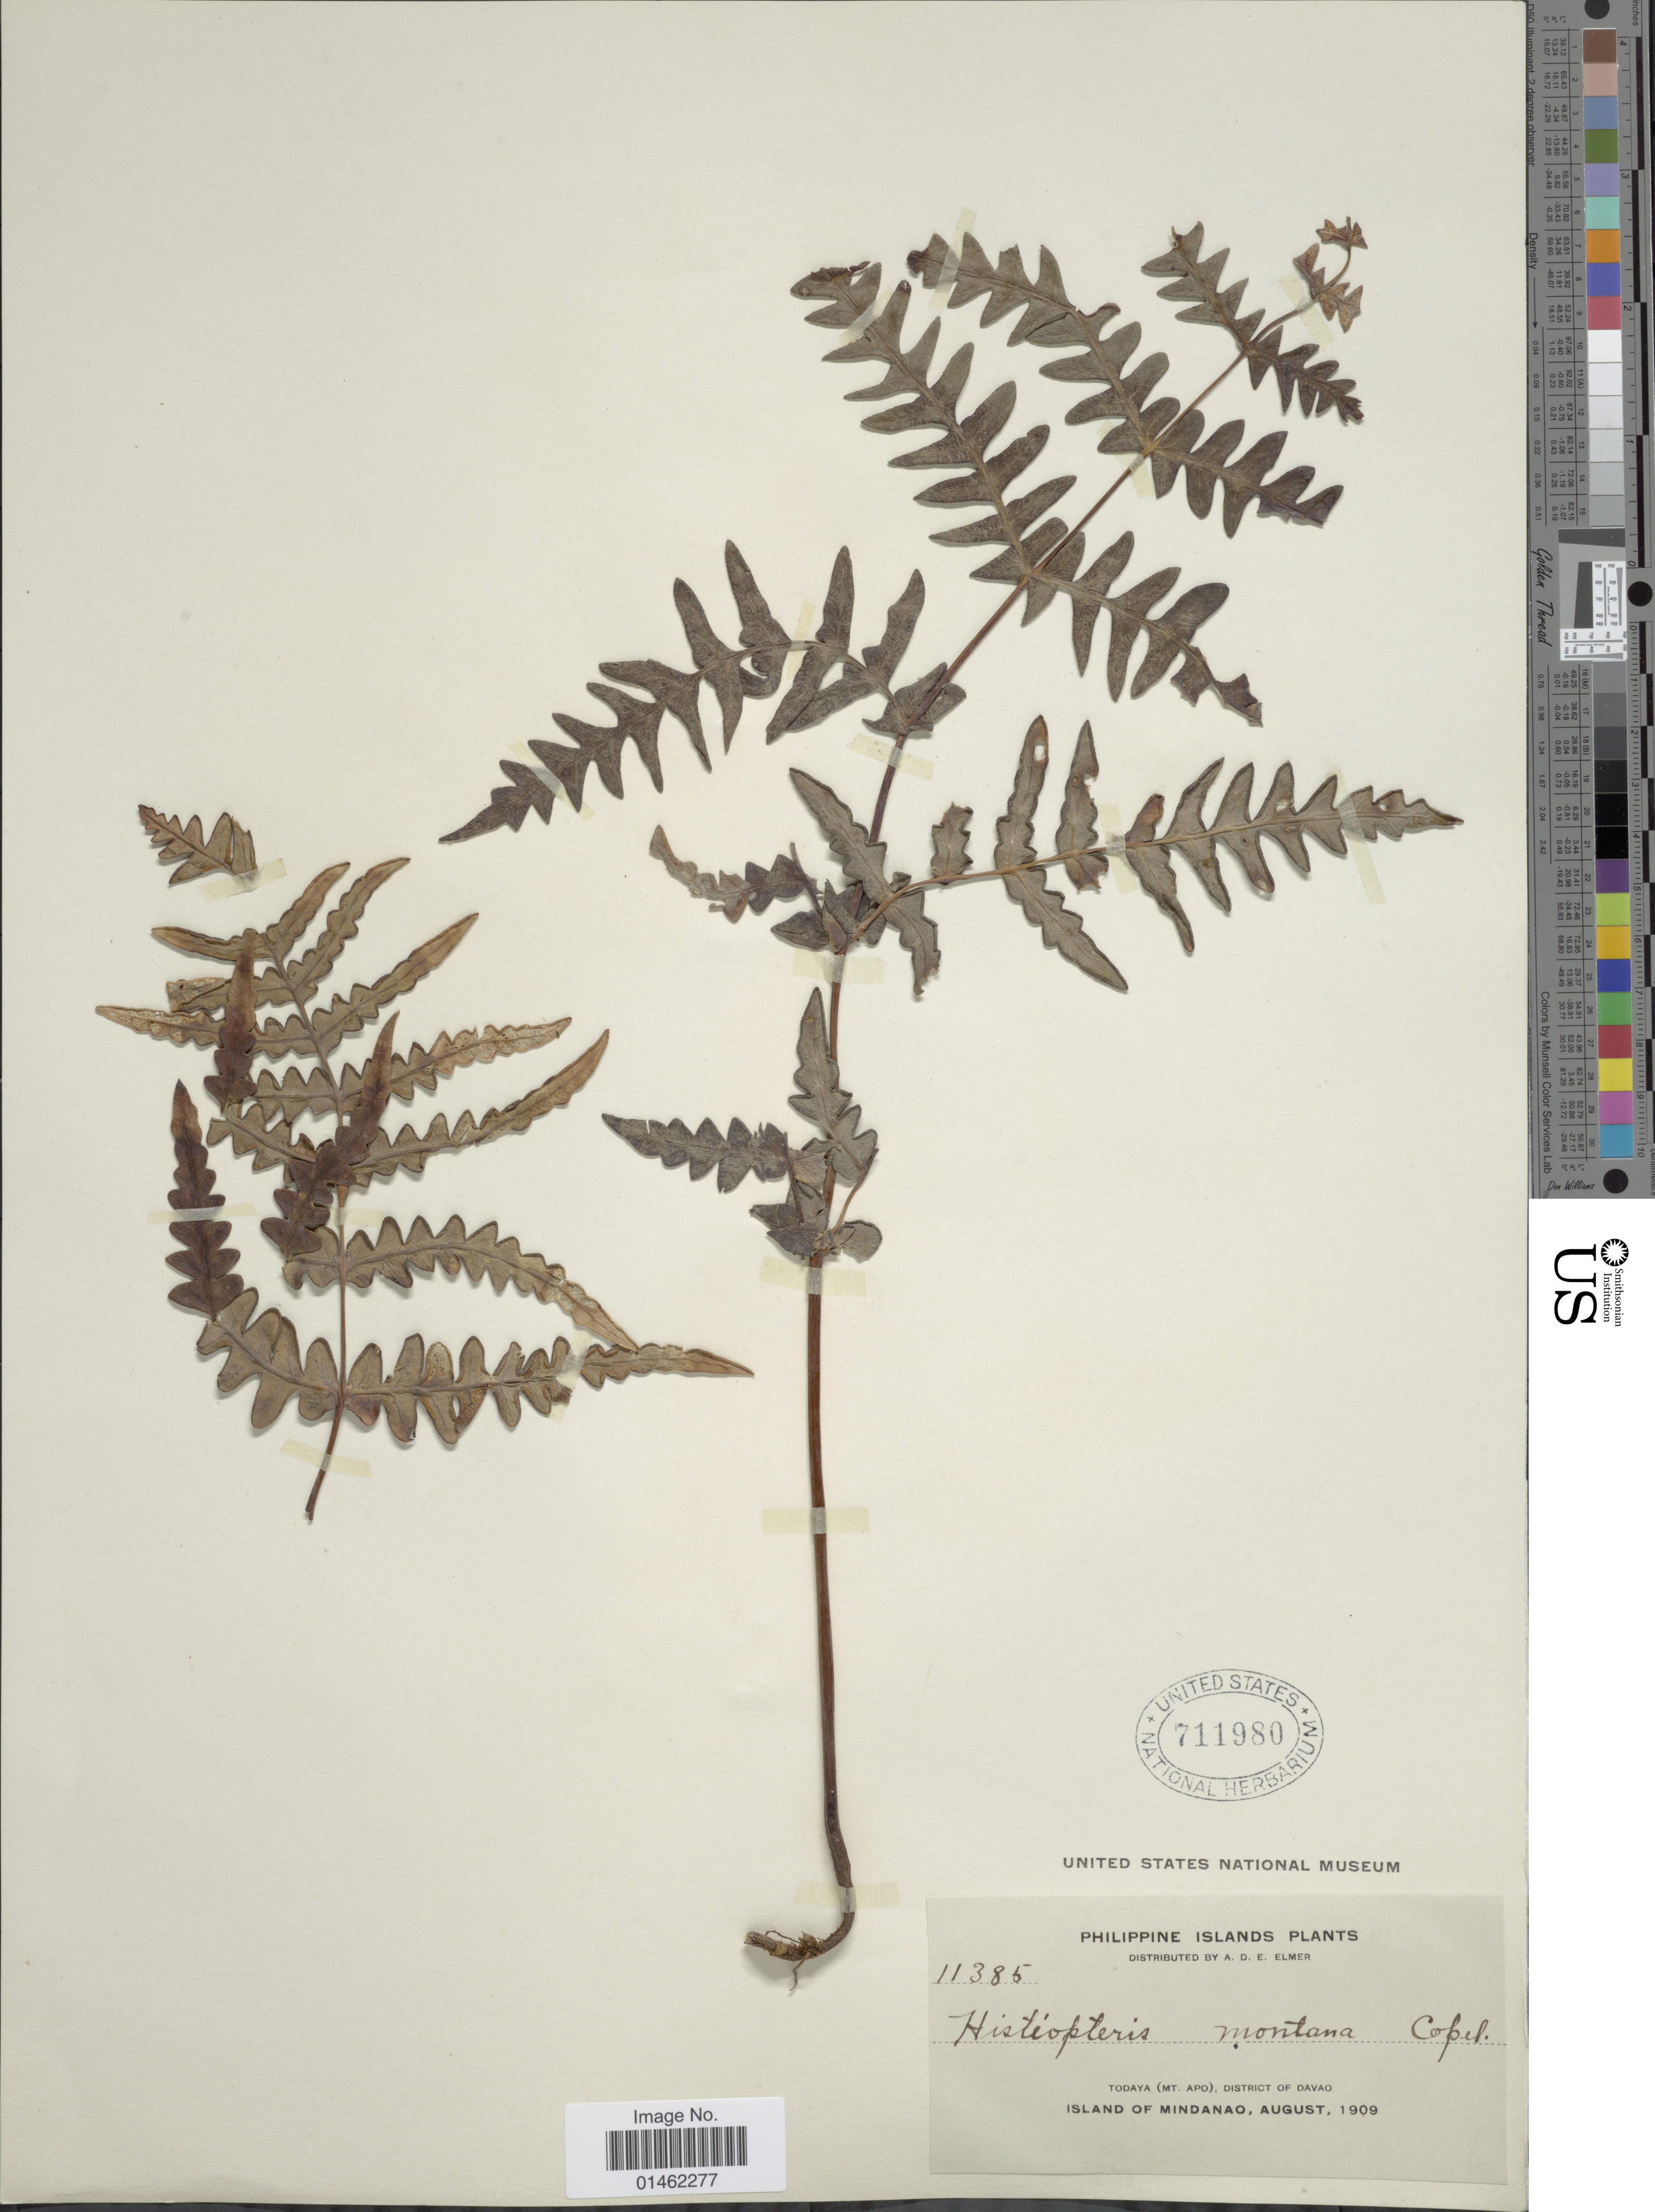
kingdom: Plantae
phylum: Tracheophyta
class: Polypodiopsida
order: Polypodiales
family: Dennstaedtiaceae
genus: Histiopteris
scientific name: Histiopteris montana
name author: Copel.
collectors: A. D. E. Elmer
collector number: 11385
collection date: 1909-08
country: Philippines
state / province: Davao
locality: Todaya (Mt Apo.), District of Davao, Island of Mindanao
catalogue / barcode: US 711980